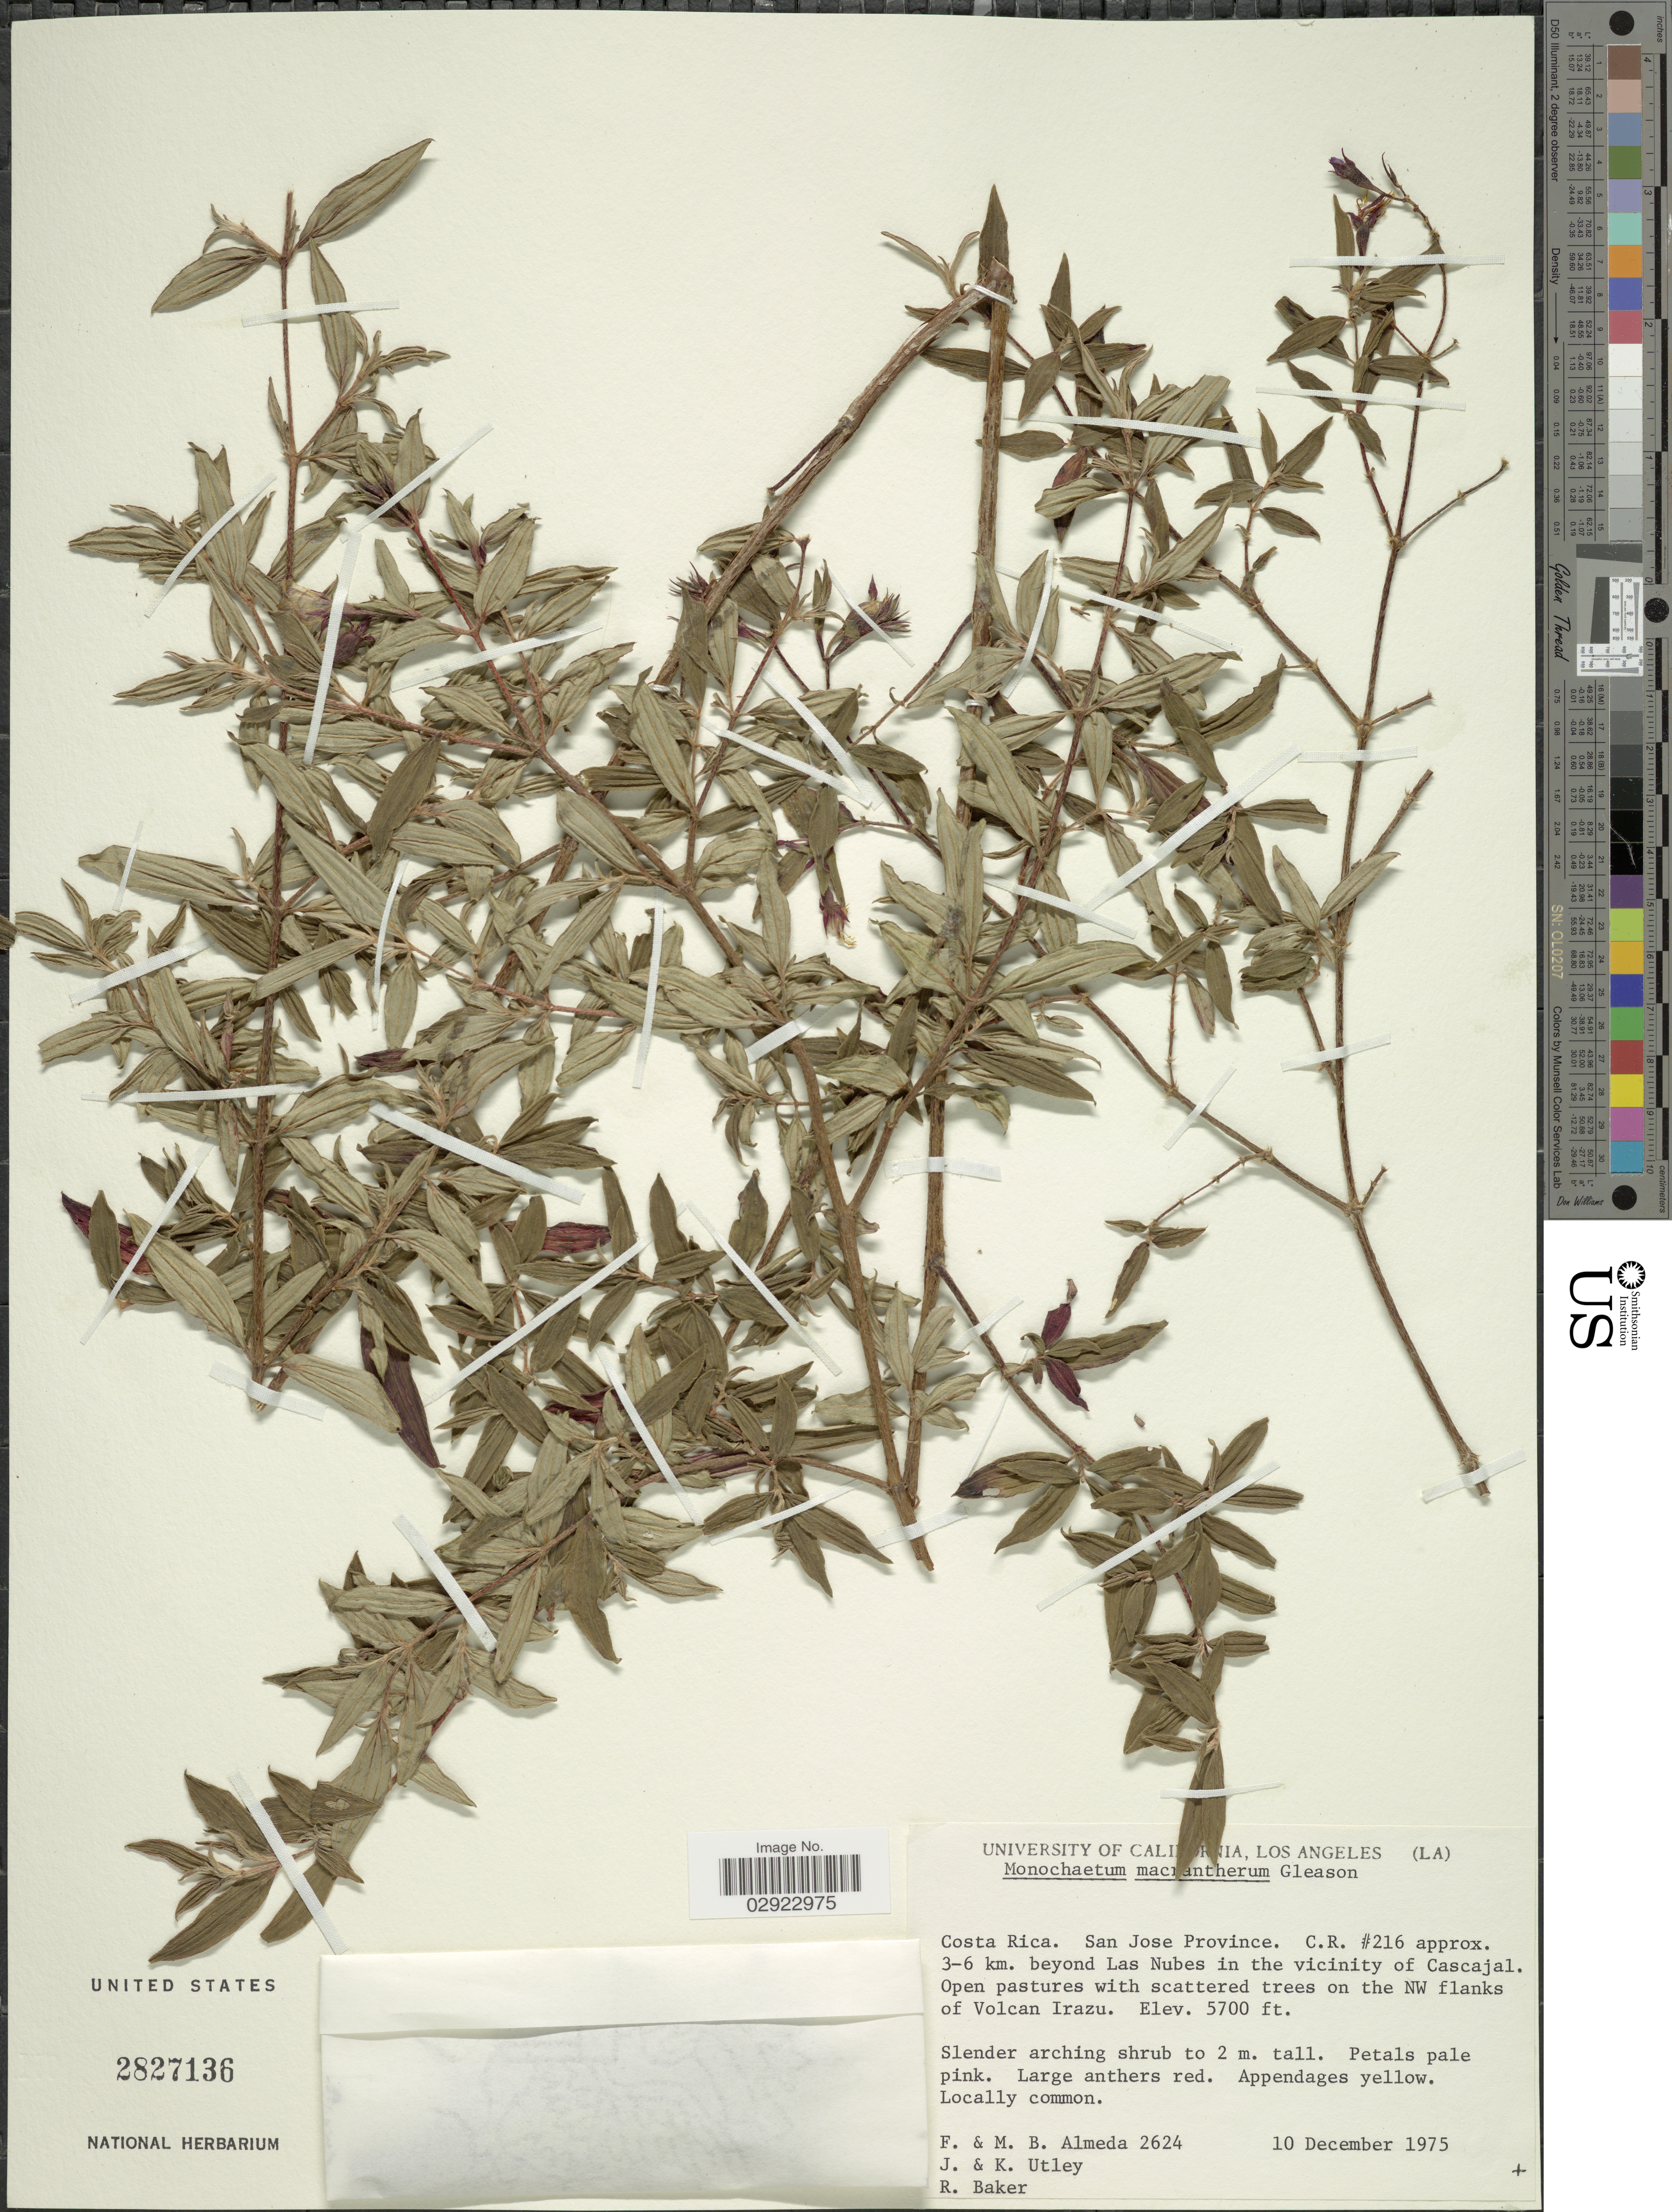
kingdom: Plantae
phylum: Tracheophyta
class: Magnoliopsida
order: Myrtales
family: Melastomataceae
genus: Monochaetum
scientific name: Monochaetum macrantherum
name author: Gleason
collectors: F. Almeda, M. Almeda, J. Utley, K. Utley & R. Baker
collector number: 2624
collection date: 1975-12-10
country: Costa Rica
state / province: San José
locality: San Jose Province. C.R. #216 approx. 3-6 km. beyond Las Nubes in the vicinity of Cascajal. Open pastures with scattered trees on the NW flanks of Volcan Irazu.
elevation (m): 1737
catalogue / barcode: US 2827136